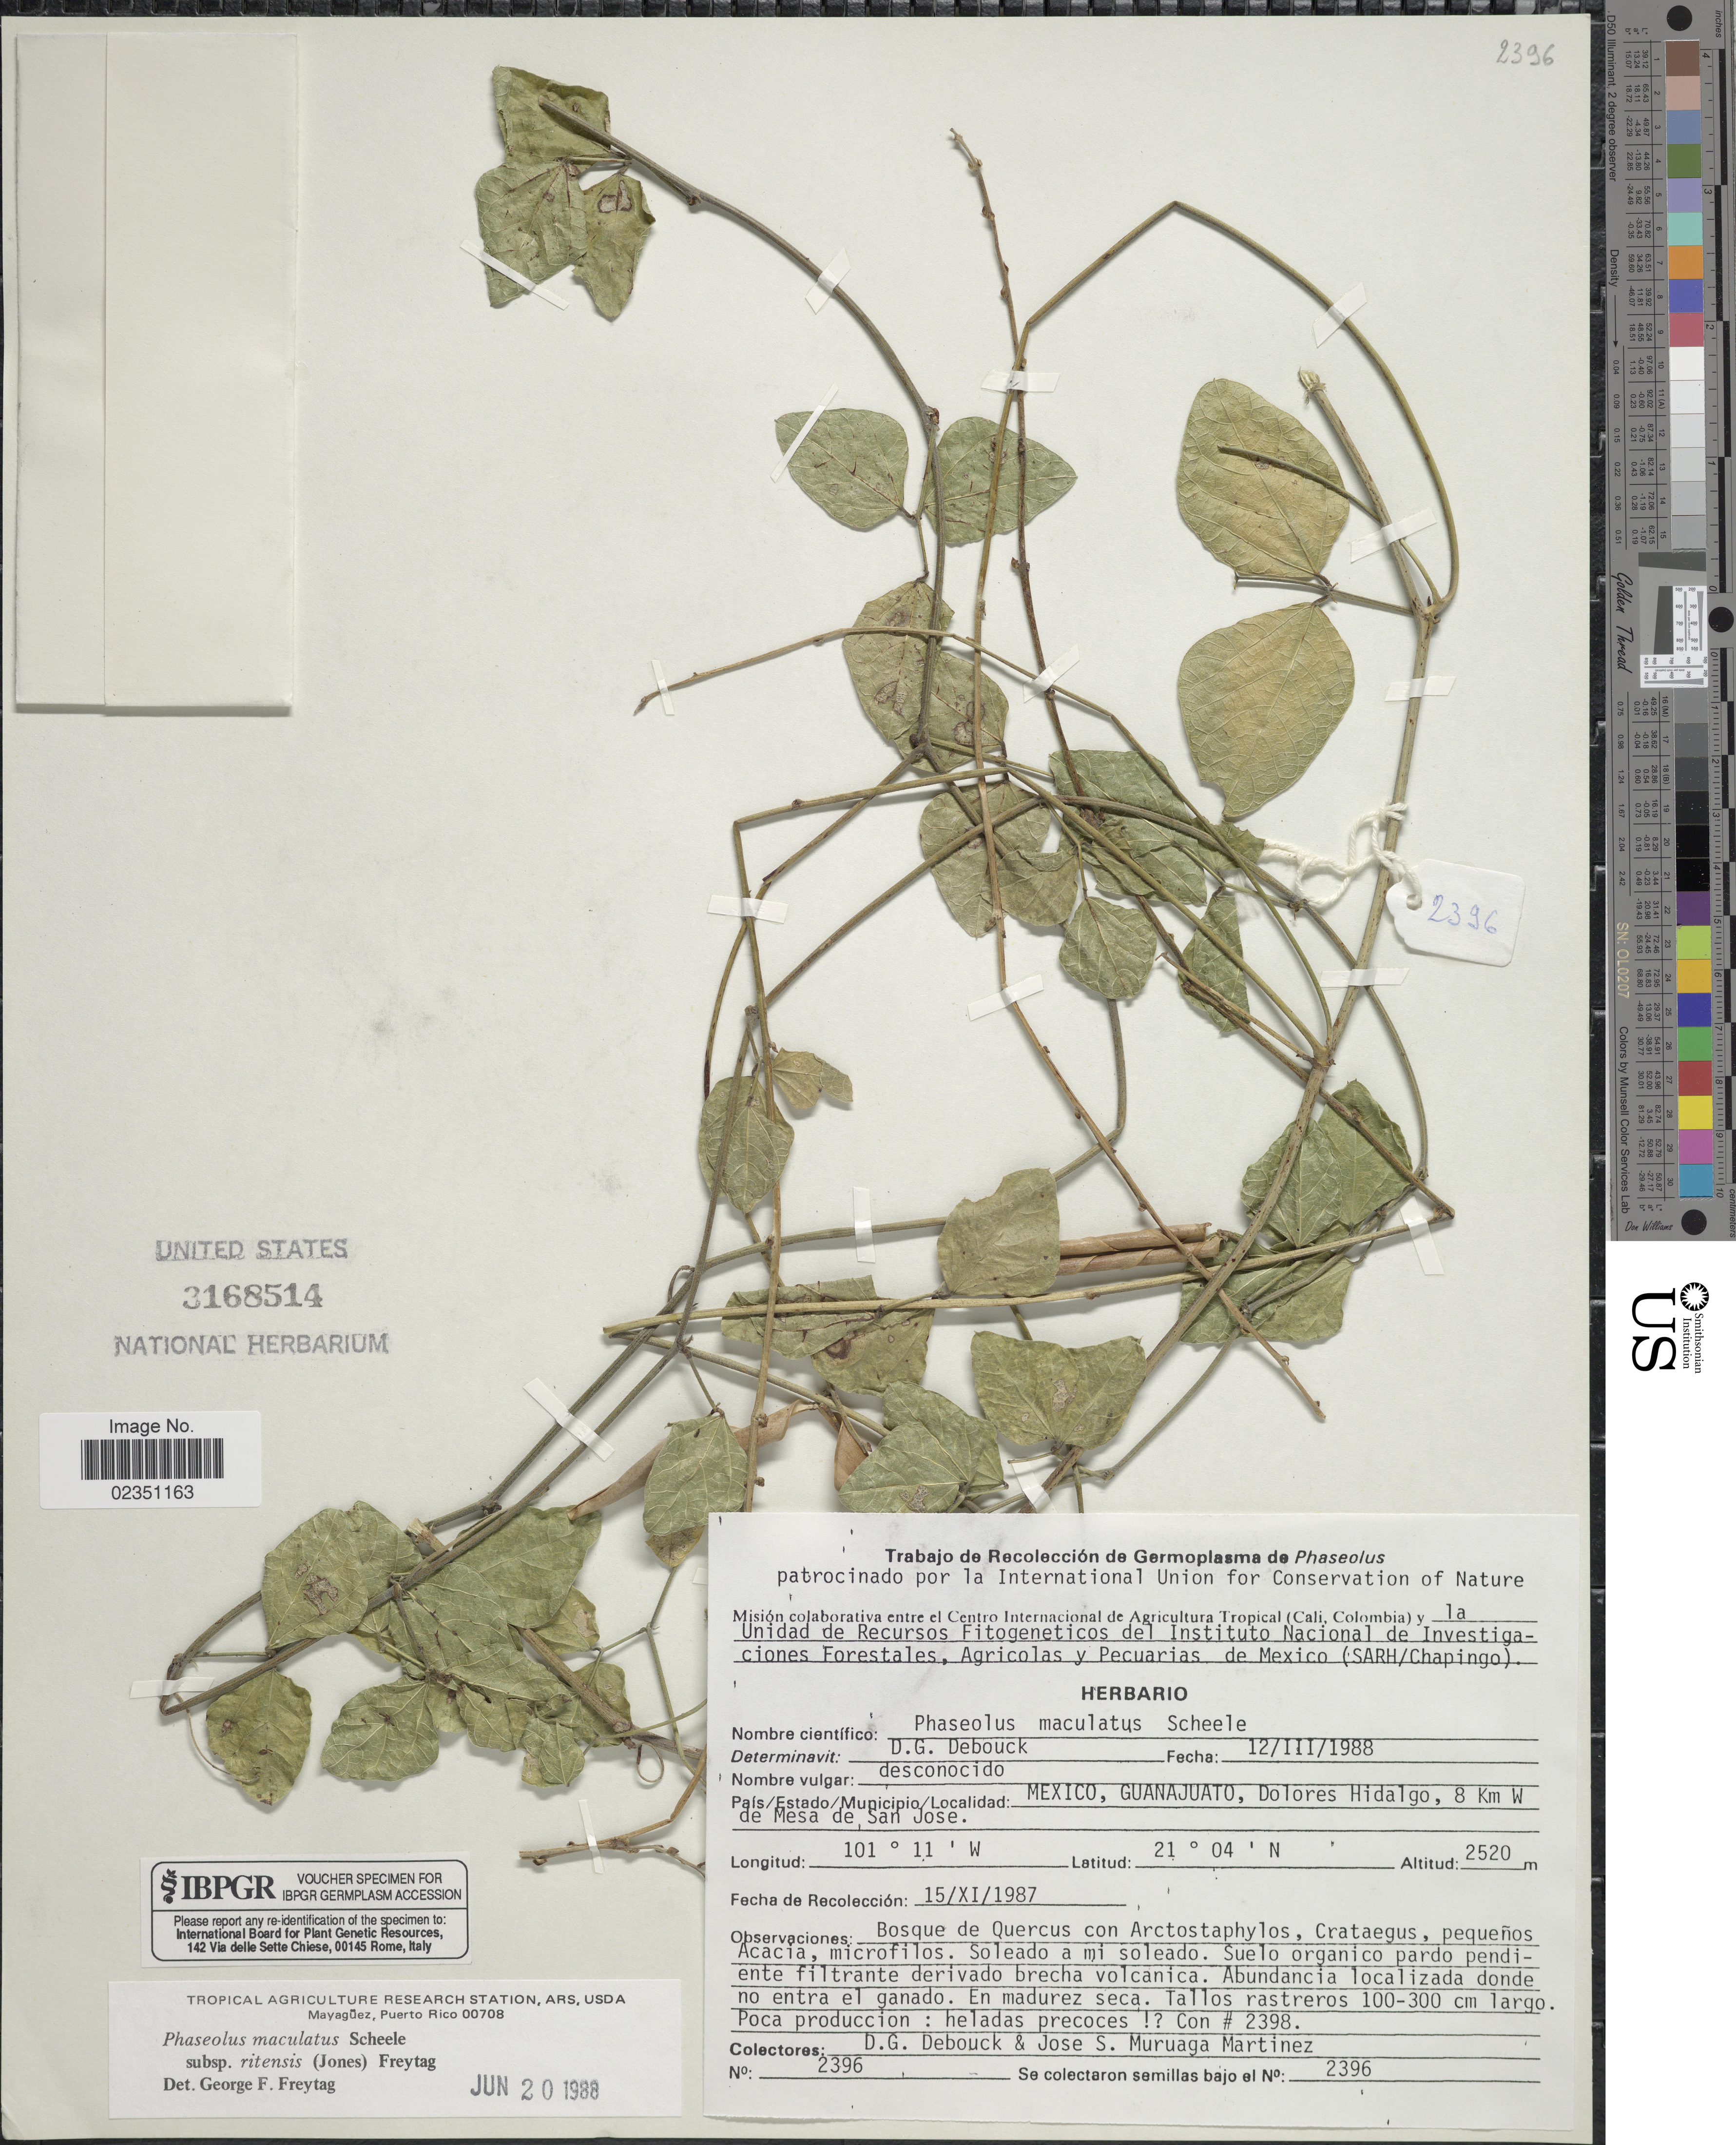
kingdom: Plantae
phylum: Tracheophyta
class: Magnoliopsida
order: Fabales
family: Fabaceae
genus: Phaseolus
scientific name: Phaseolus maculatus subsp. ritensis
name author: (M.E. Jones) Freytag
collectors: D. Debouck & J. Muruaga Martinez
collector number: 2396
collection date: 1987-11-15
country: Mexico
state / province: Guanajuato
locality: Dolores Hidalgo, 8 Km W de Mesa de San Jose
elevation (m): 2520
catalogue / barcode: US 3168514